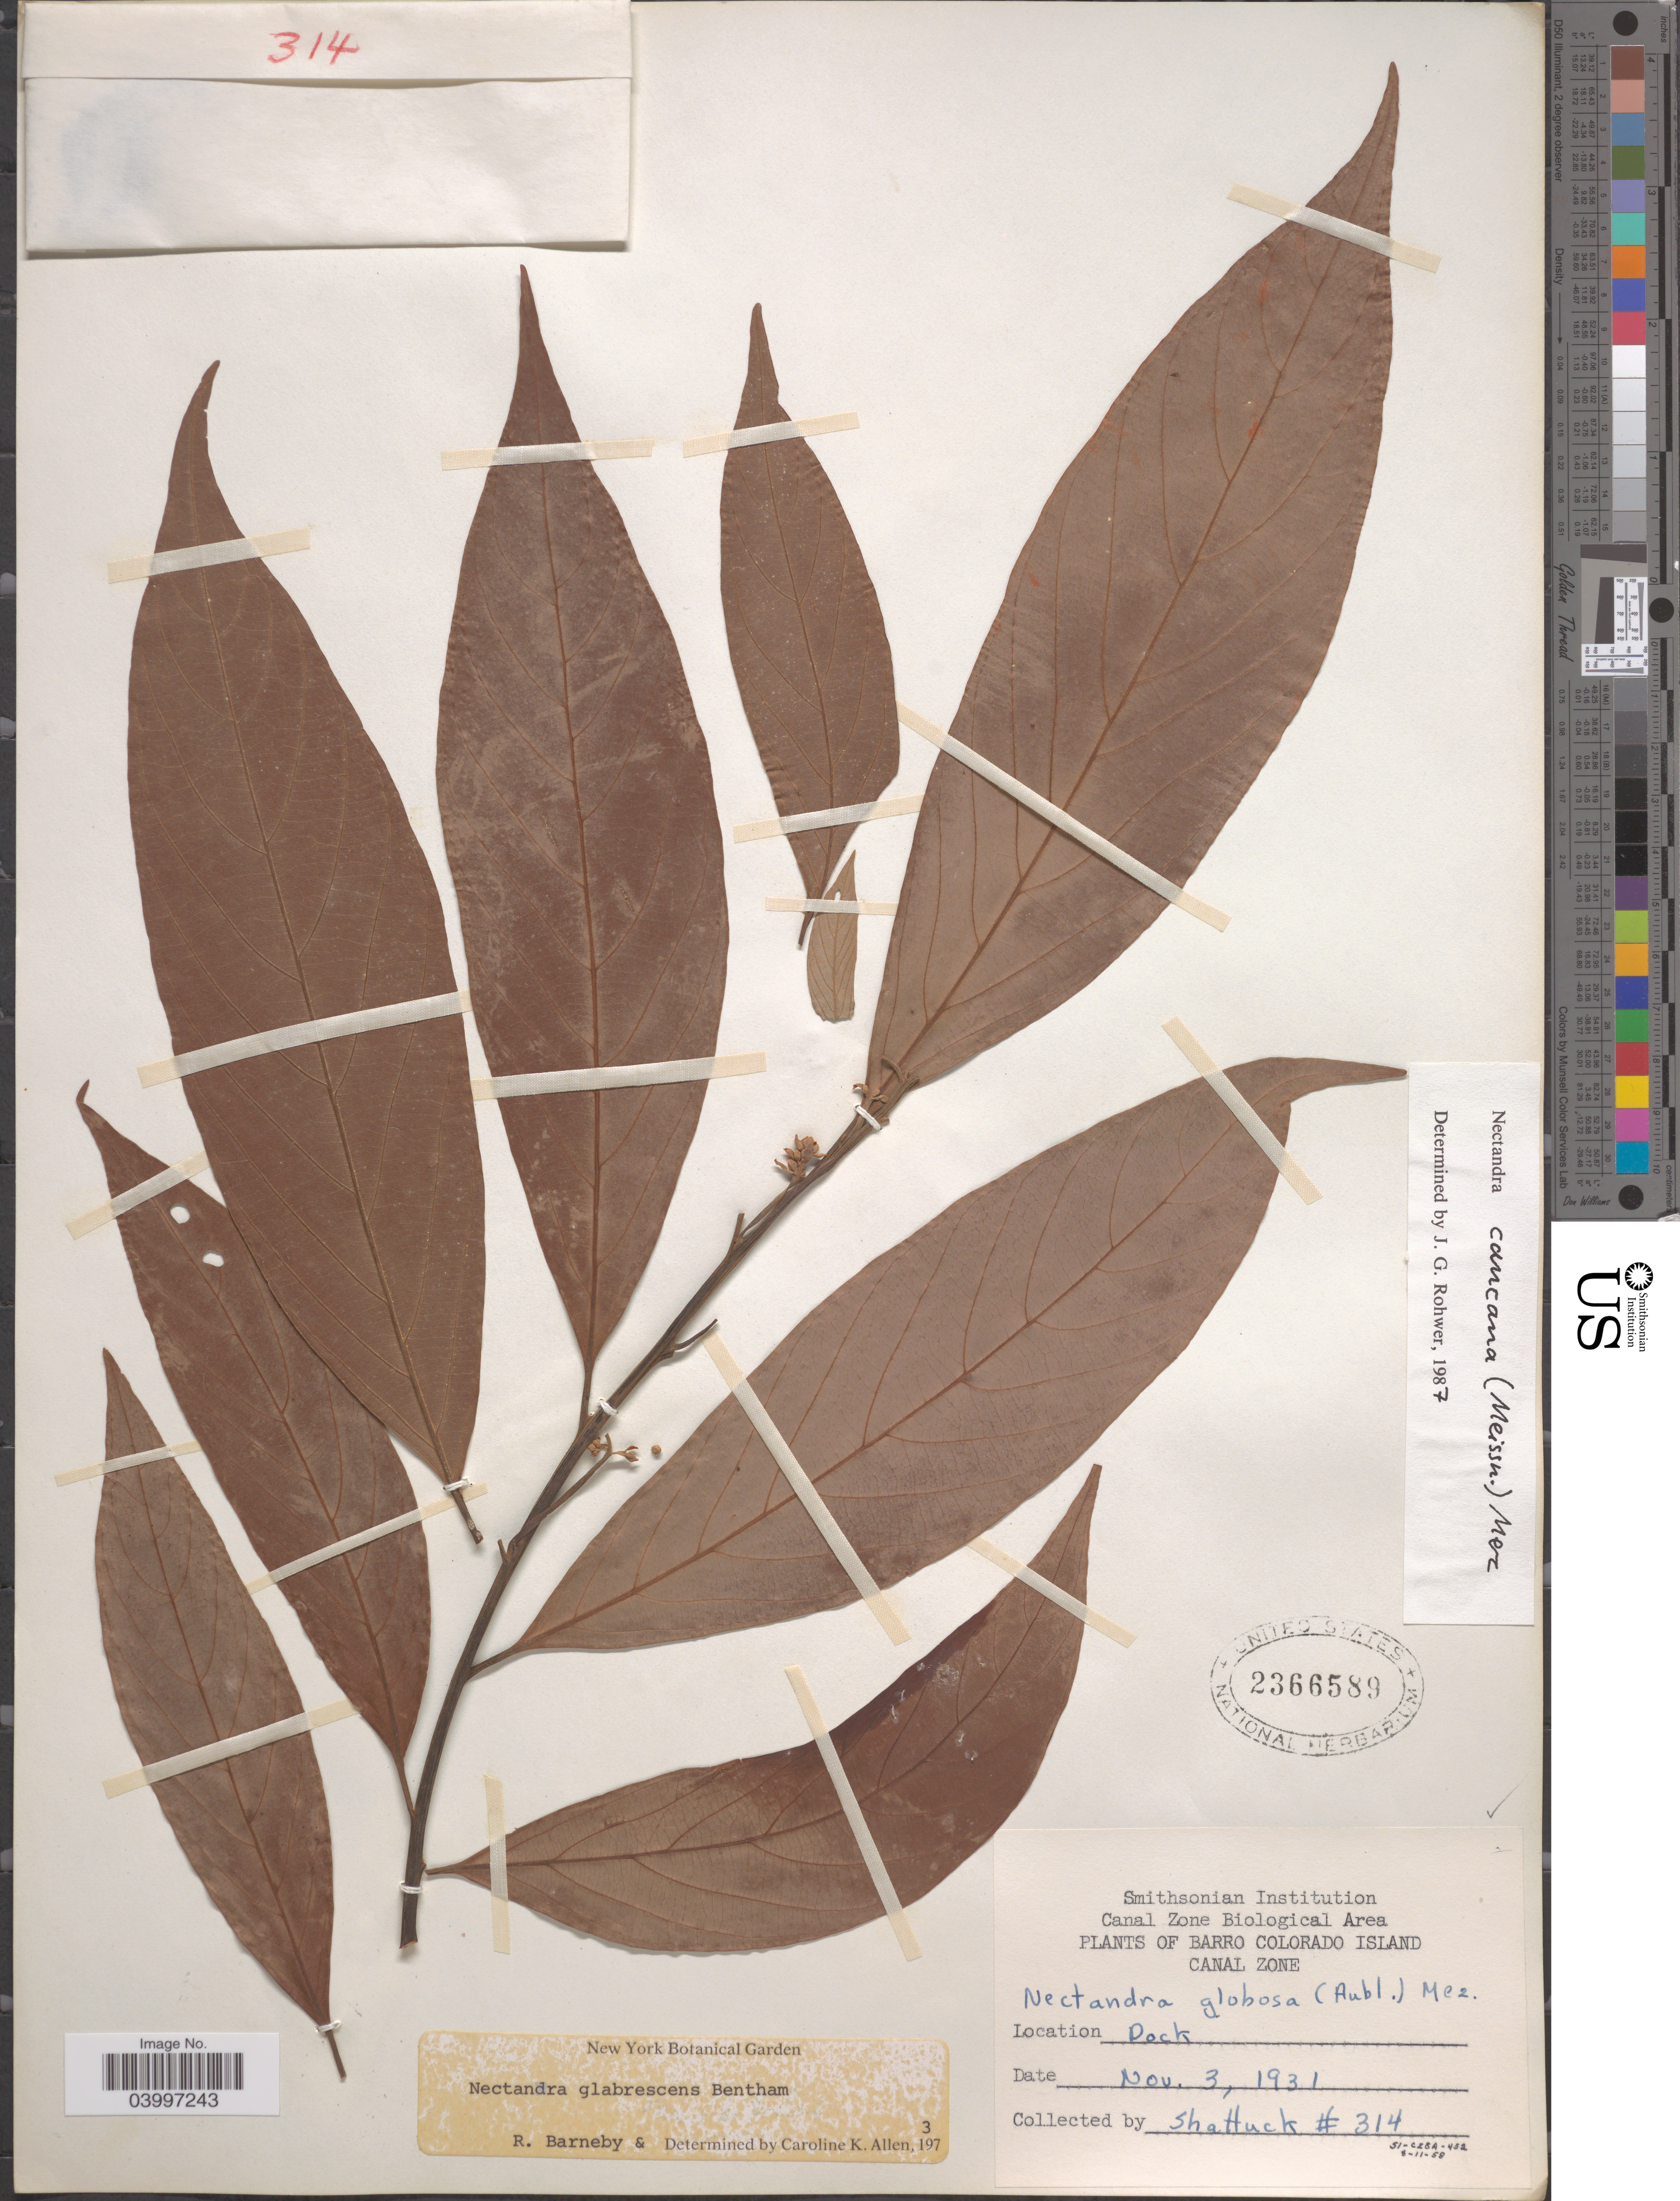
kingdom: Plantae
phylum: Tracheophyta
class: Magnoliopsida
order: Laurales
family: Lauraceae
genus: Nectandra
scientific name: Nectandra caucana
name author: (Meisn.) Mez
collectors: Shattuck, --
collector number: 314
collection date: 1931-11-03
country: Panama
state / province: Panamá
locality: Barro Colorado Island. Canal Zone. Dock.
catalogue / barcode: US 2366589